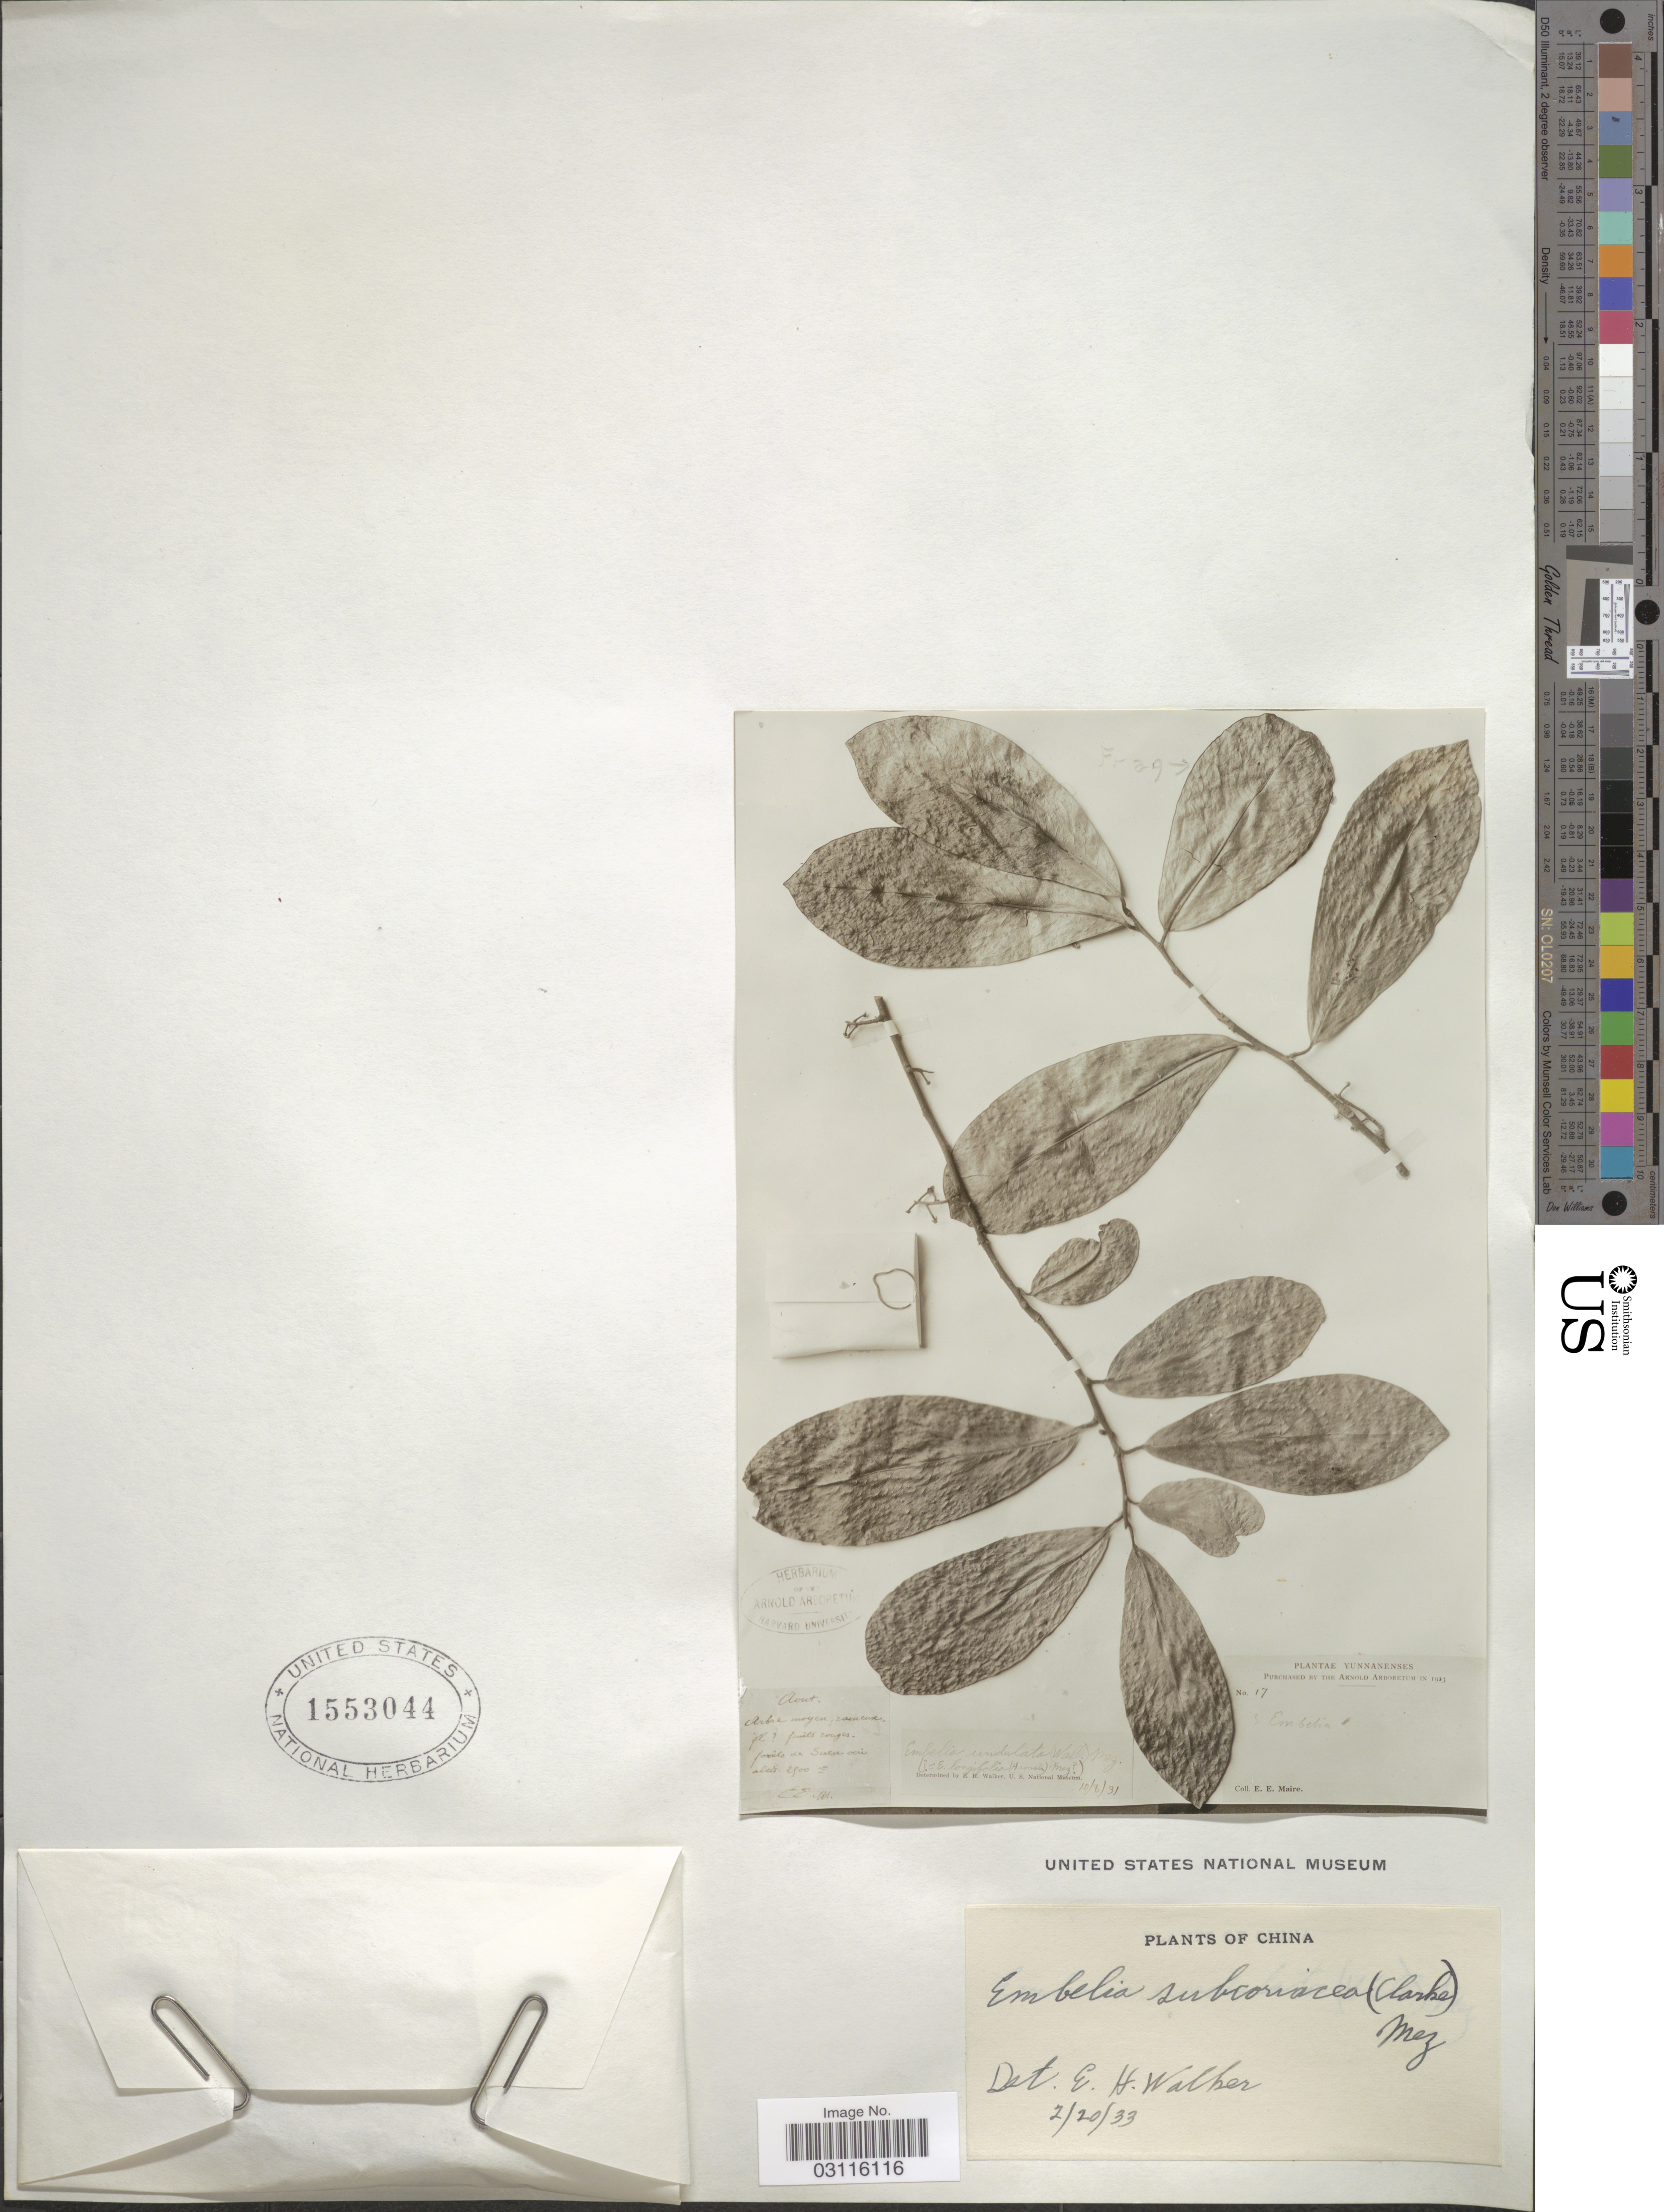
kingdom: Plantae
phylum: Tracheophyta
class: Magnoliopsida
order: Ericales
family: Primulaceae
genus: Embelia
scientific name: Embelia subcoriacea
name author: (C.B. Clarke) Mez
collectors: E. E. Maire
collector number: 17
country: China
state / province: Yunnan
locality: Forêts de Sucu [interpreted] occi [interpreted].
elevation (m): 2500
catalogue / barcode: US 1553044